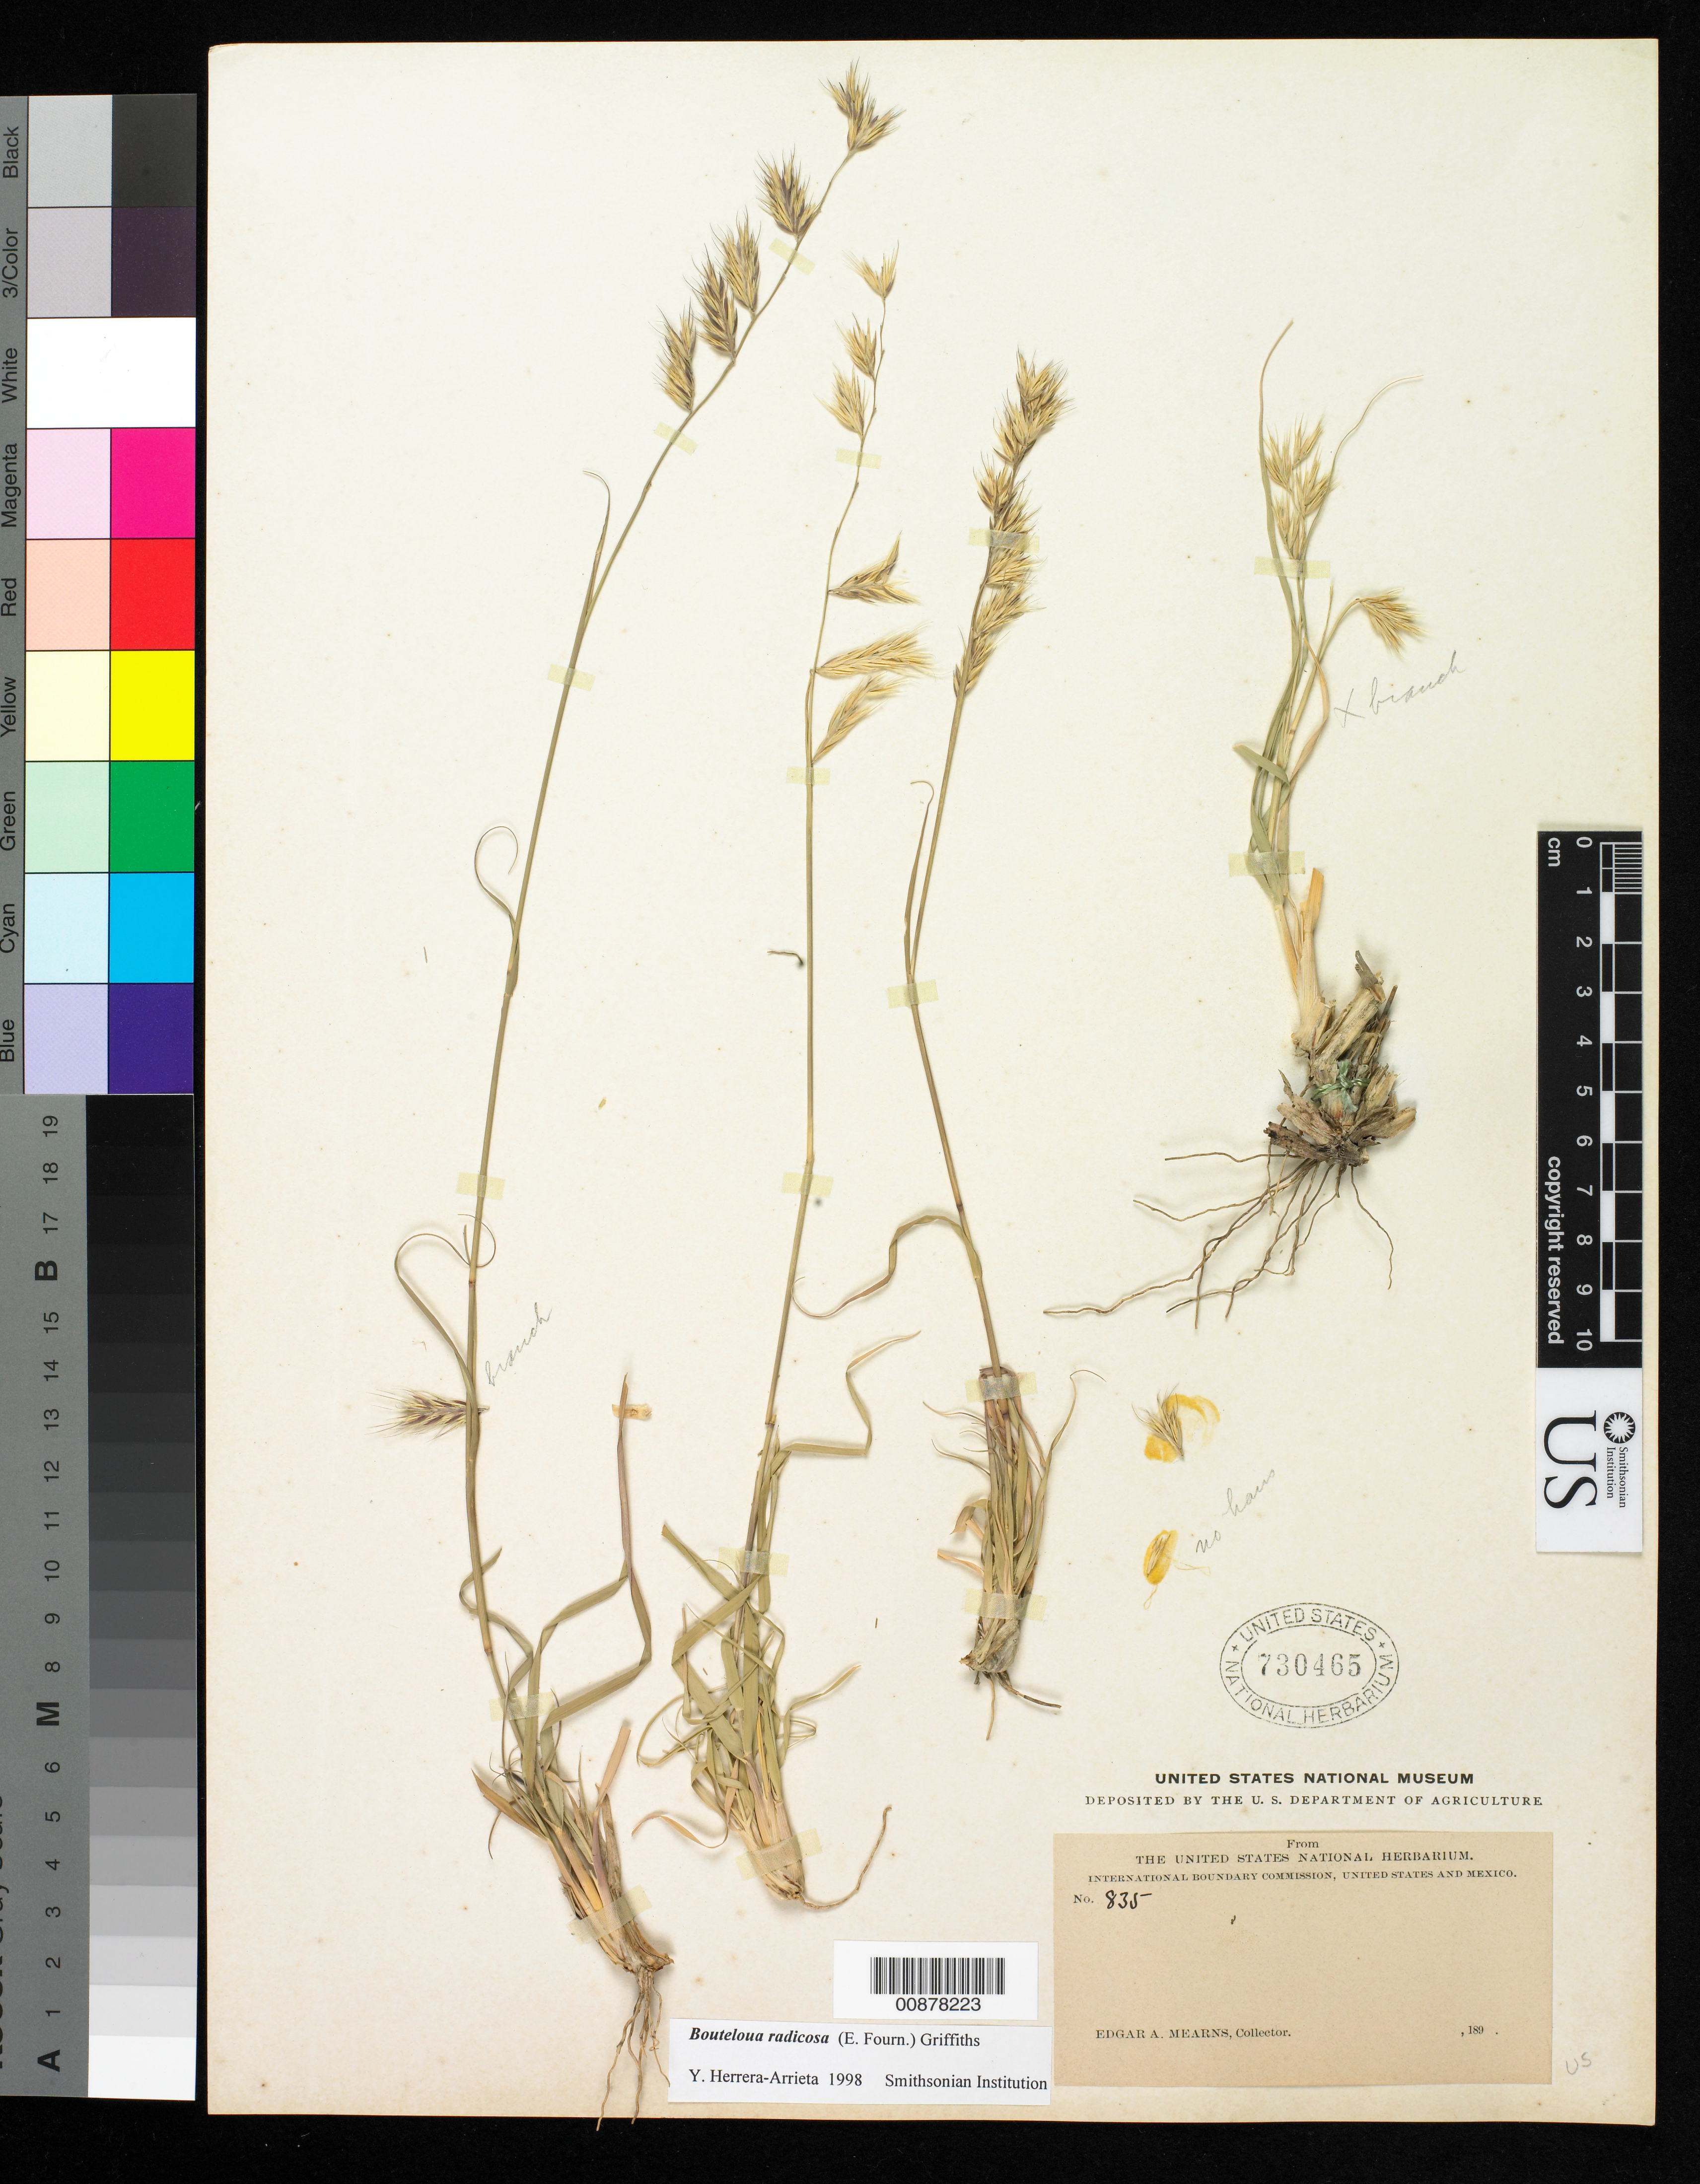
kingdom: Plantae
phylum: Tracheophyta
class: Liliopsida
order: Poales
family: Poaceae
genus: Bouteloua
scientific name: Bouteloua radicosa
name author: (E. Fourn.) Griffiths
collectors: E. A. Mearns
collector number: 835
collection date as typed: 189-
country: United States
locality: USA.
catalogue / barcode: US 730465